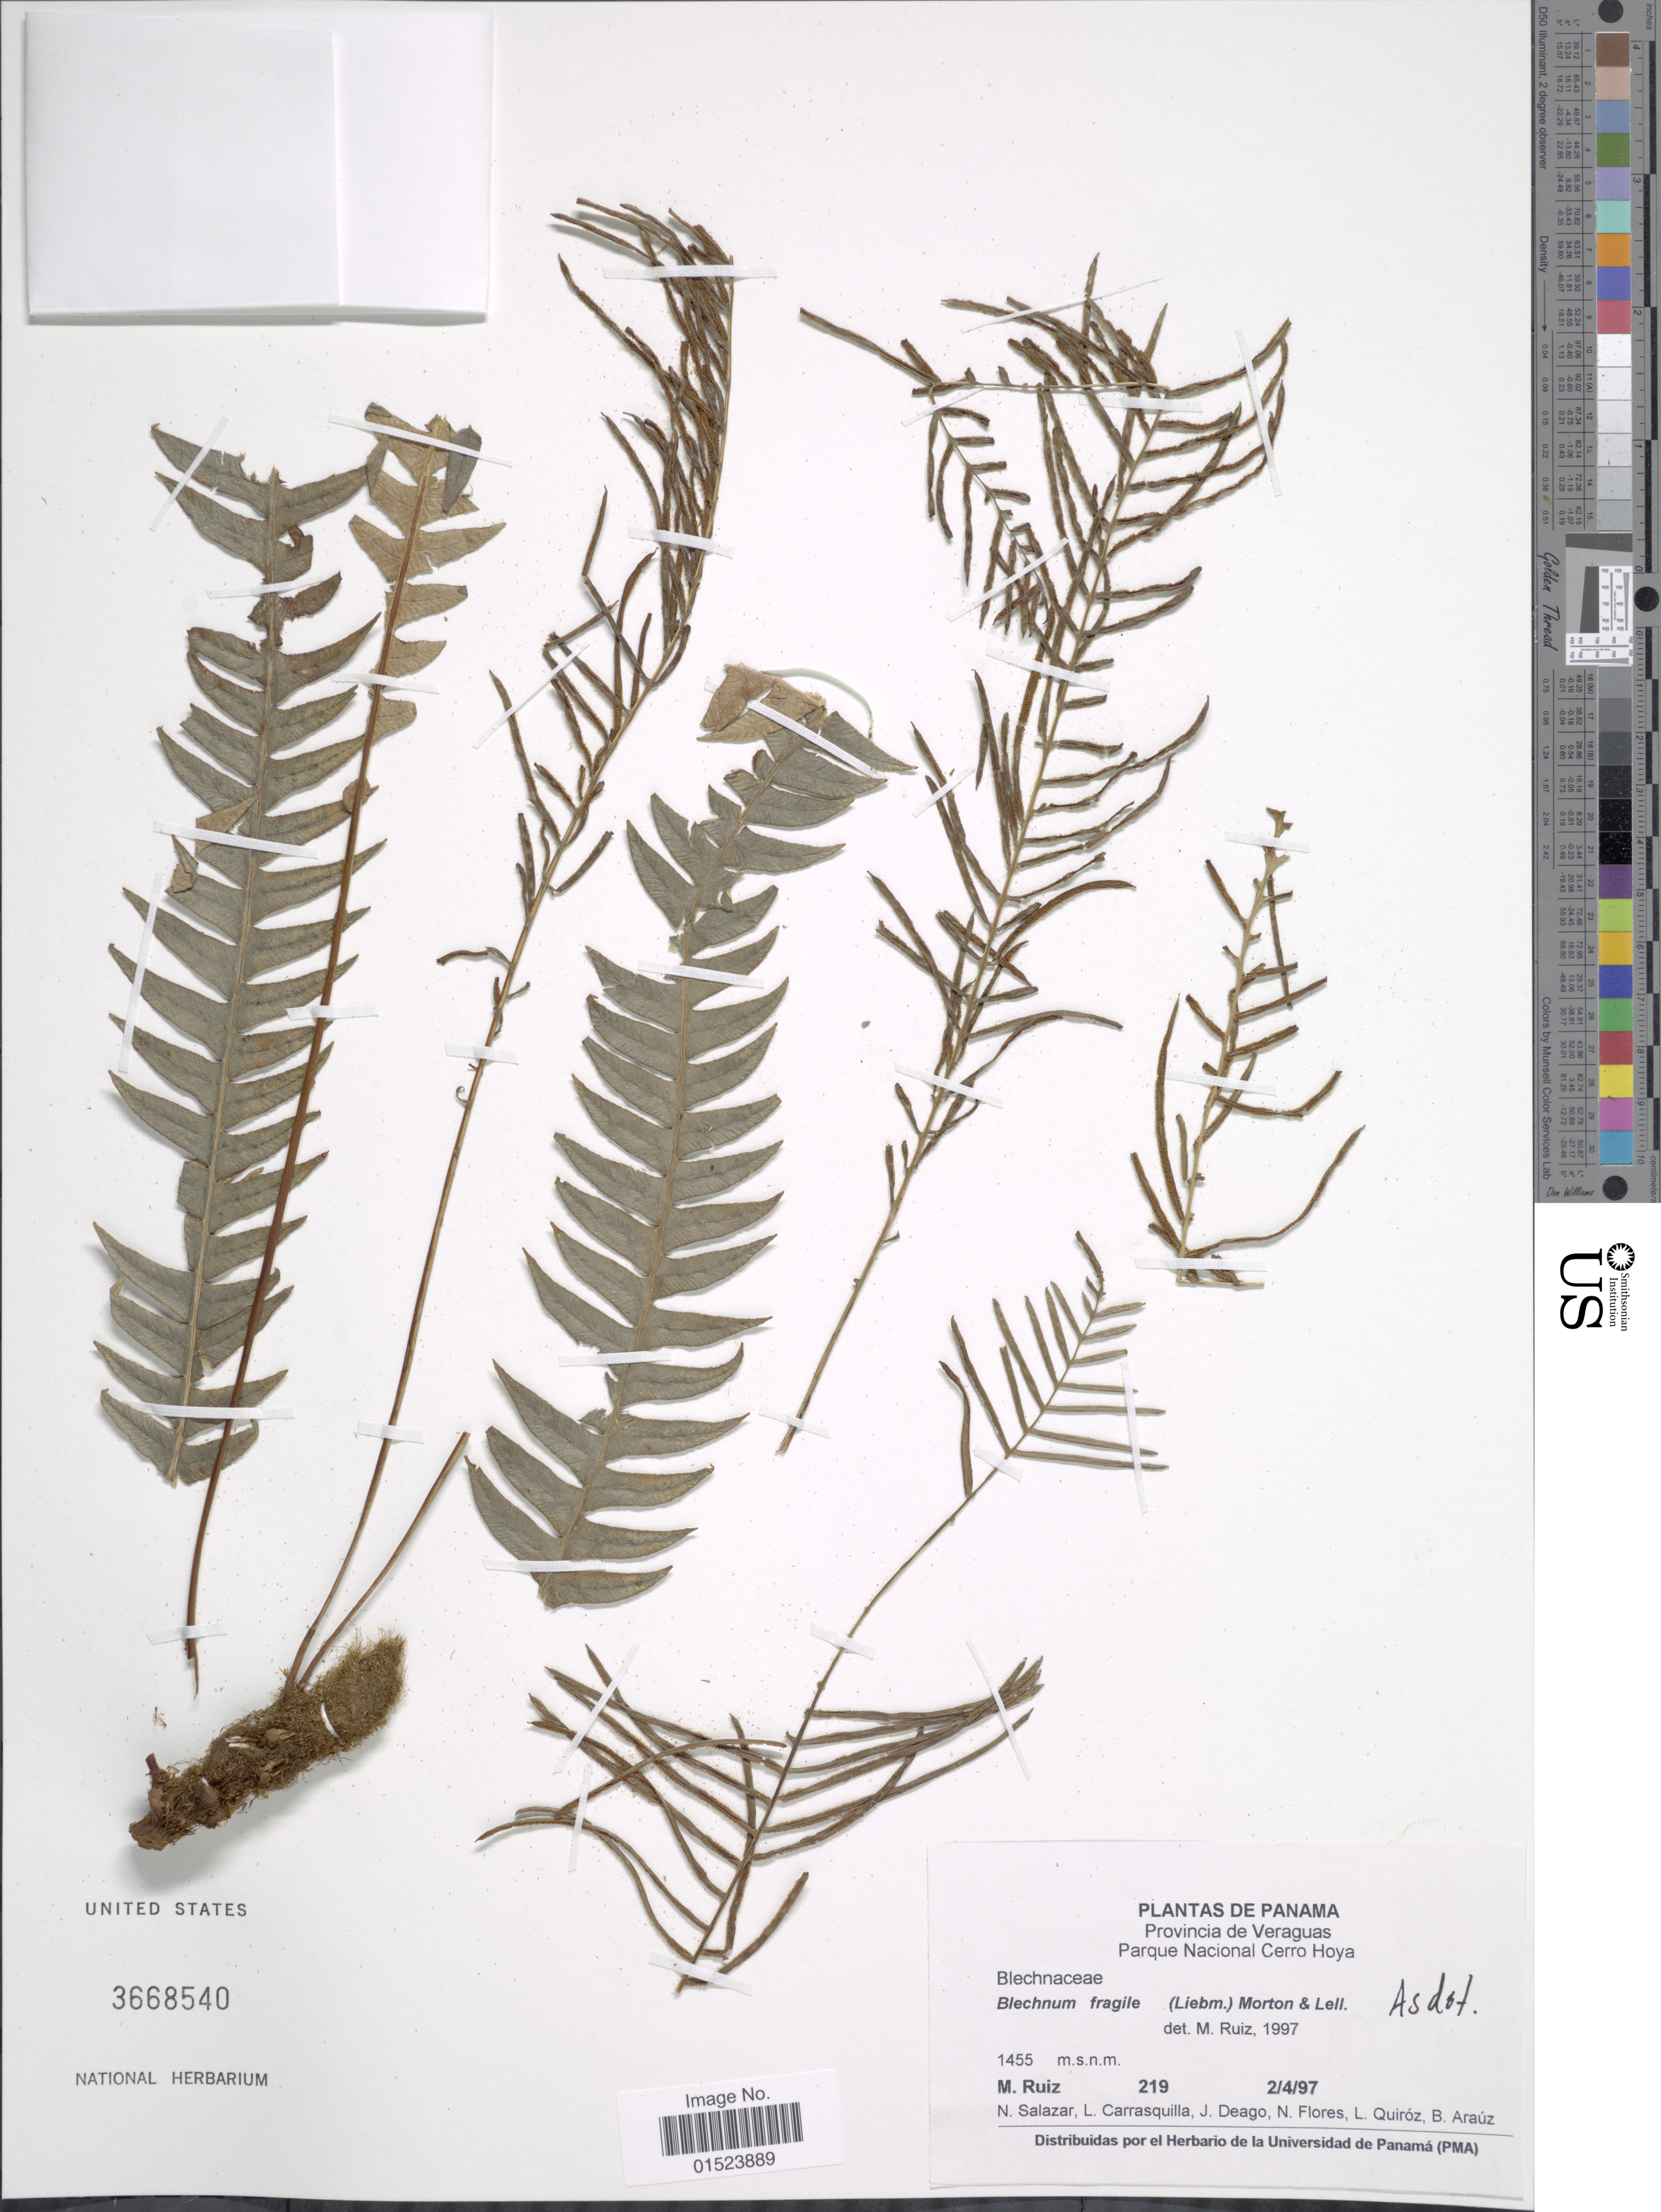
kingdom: Plantae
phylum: Tracheophyta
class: Polypodiopsida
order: Polypodiales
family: Blechnaceae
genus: Blechnum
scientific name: Blechnum fragile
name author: (Liebm.) C.V. Morton & Lellinger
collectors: M. Ruiz, N. Salazar, L. Carrasquilla, J. Deago & et al.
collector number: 219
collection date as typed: Transcribed d/m/y: 2/4/97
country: Panama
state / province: Veraguas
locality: Parque Nacional Cerro Hoya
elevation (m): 1455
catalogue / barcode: US 3668540